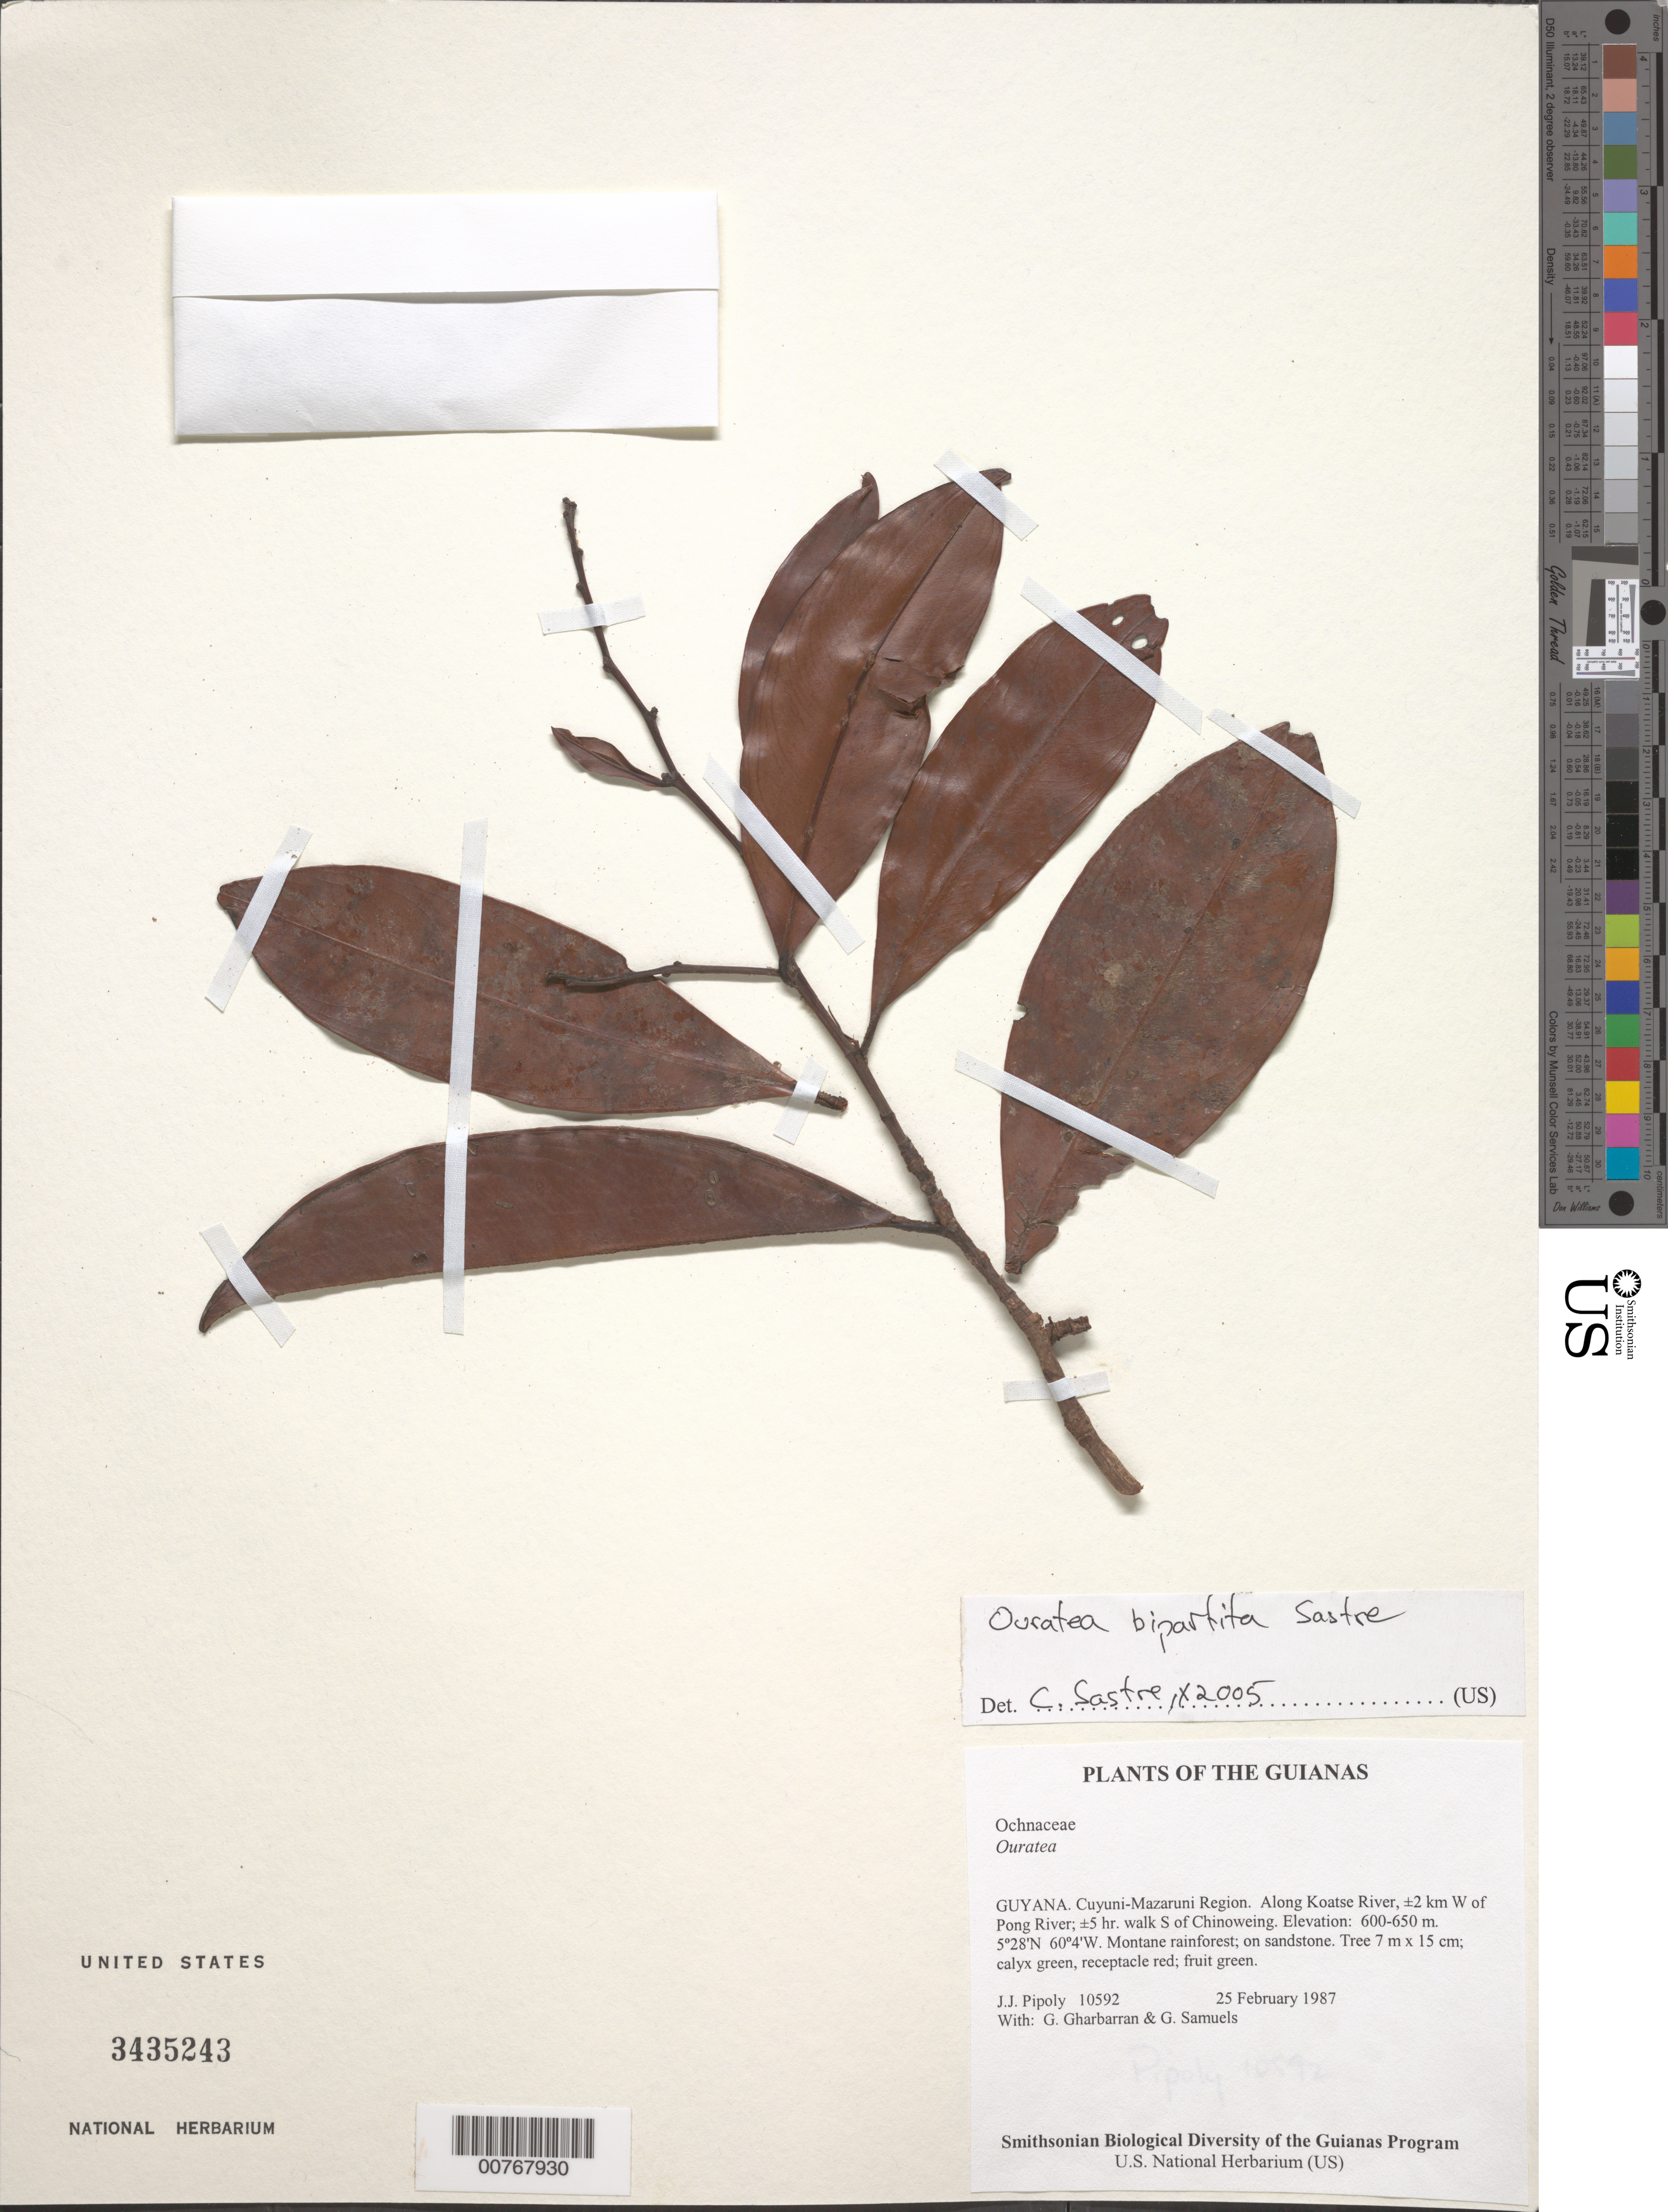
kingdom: Plantae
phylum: Tracheophyta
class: Magnoliopsida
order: Malpighiales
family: Ochnaceae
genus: Ouratea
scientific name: Ouratea bipartita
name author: Sastre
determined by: Sastre, C. H. L.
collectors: J. J. Pipoly, G. Gharbarran & G. Samuels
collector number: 10592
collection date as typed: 25 February 1987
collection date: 1987-02-25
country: Guyana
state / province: Cuyuni-Mazaruni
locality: Along Koatse River, ±2 km W of Pong River; ±5 hr. walk S of Chinoweing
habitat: Montane rainforest; on sandstone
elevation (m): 600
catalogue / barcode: US 3435243